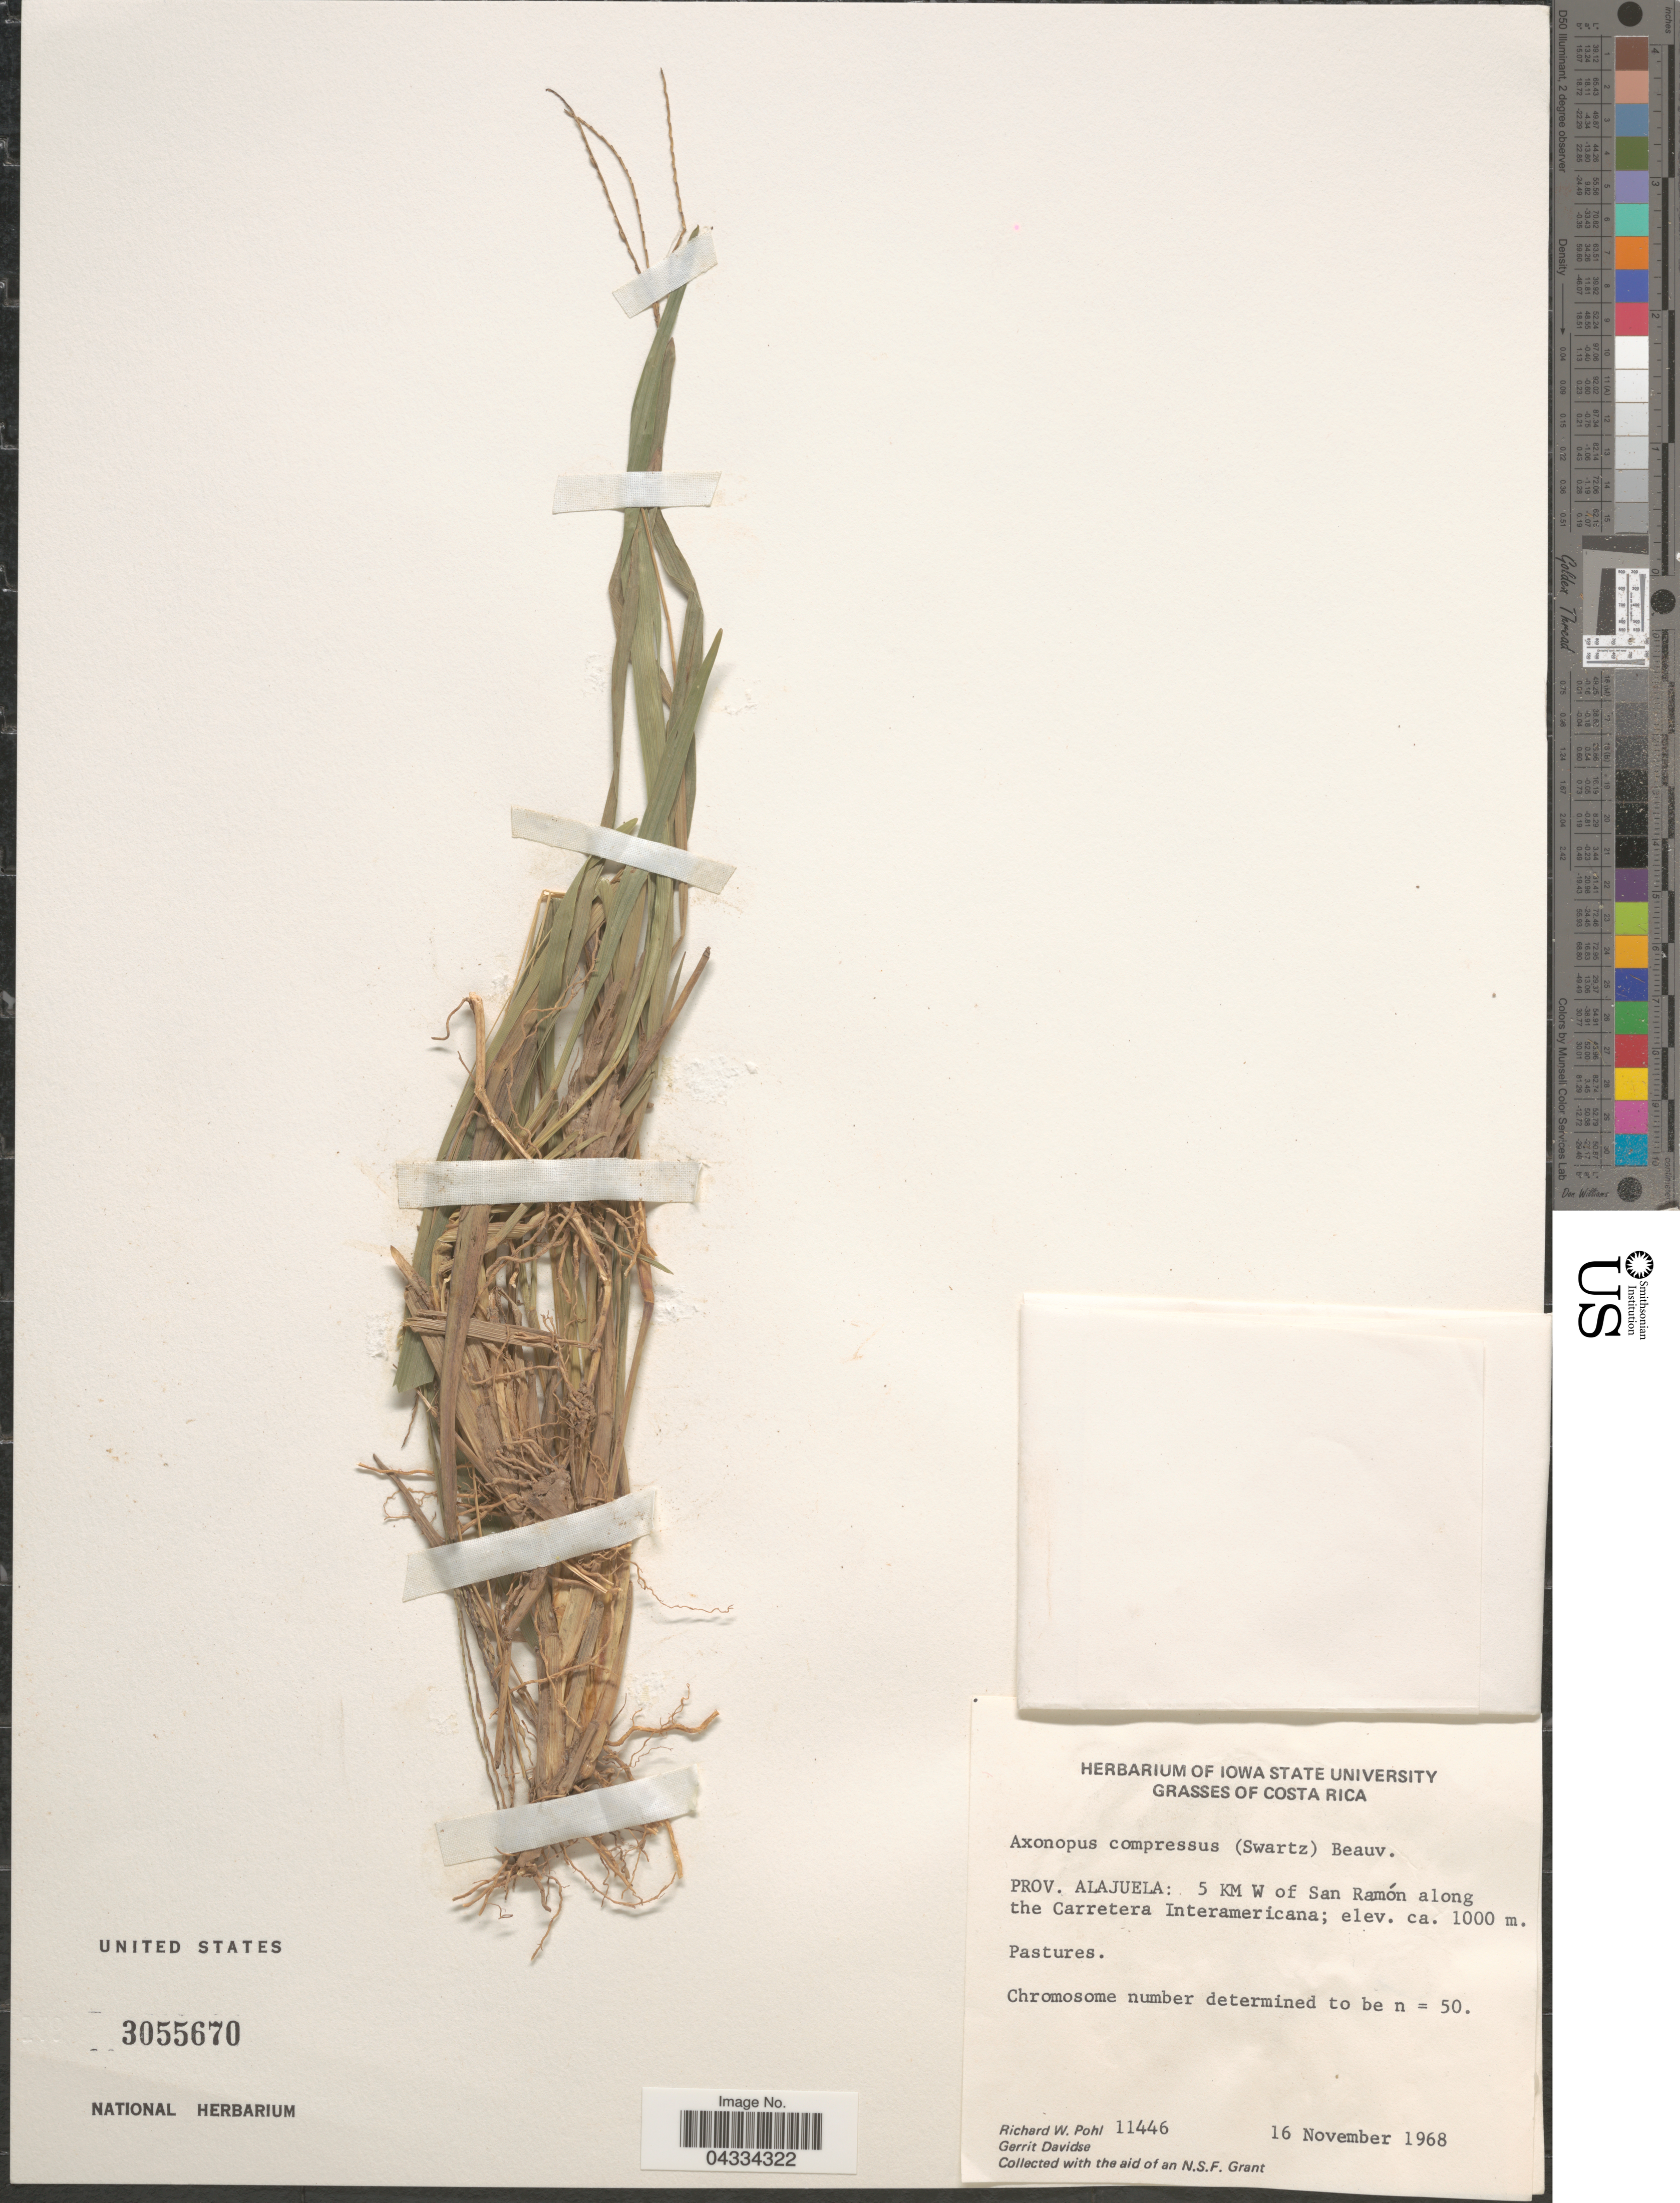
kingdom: Plantae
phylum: Tracheophyta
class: Liliopsida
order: Poales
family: Poaceae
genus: Axonopus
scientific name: Axonopus compressus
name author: (Sw.) P. Beauv.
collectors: R. W. Pohl & G. Davidse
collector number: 11446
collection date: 1968-11-16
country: Costa Rica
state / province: Alajuela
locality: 5 KM W of San Ramón along the Carretera Interamericana.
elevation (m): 1000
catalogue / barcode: US 3055670